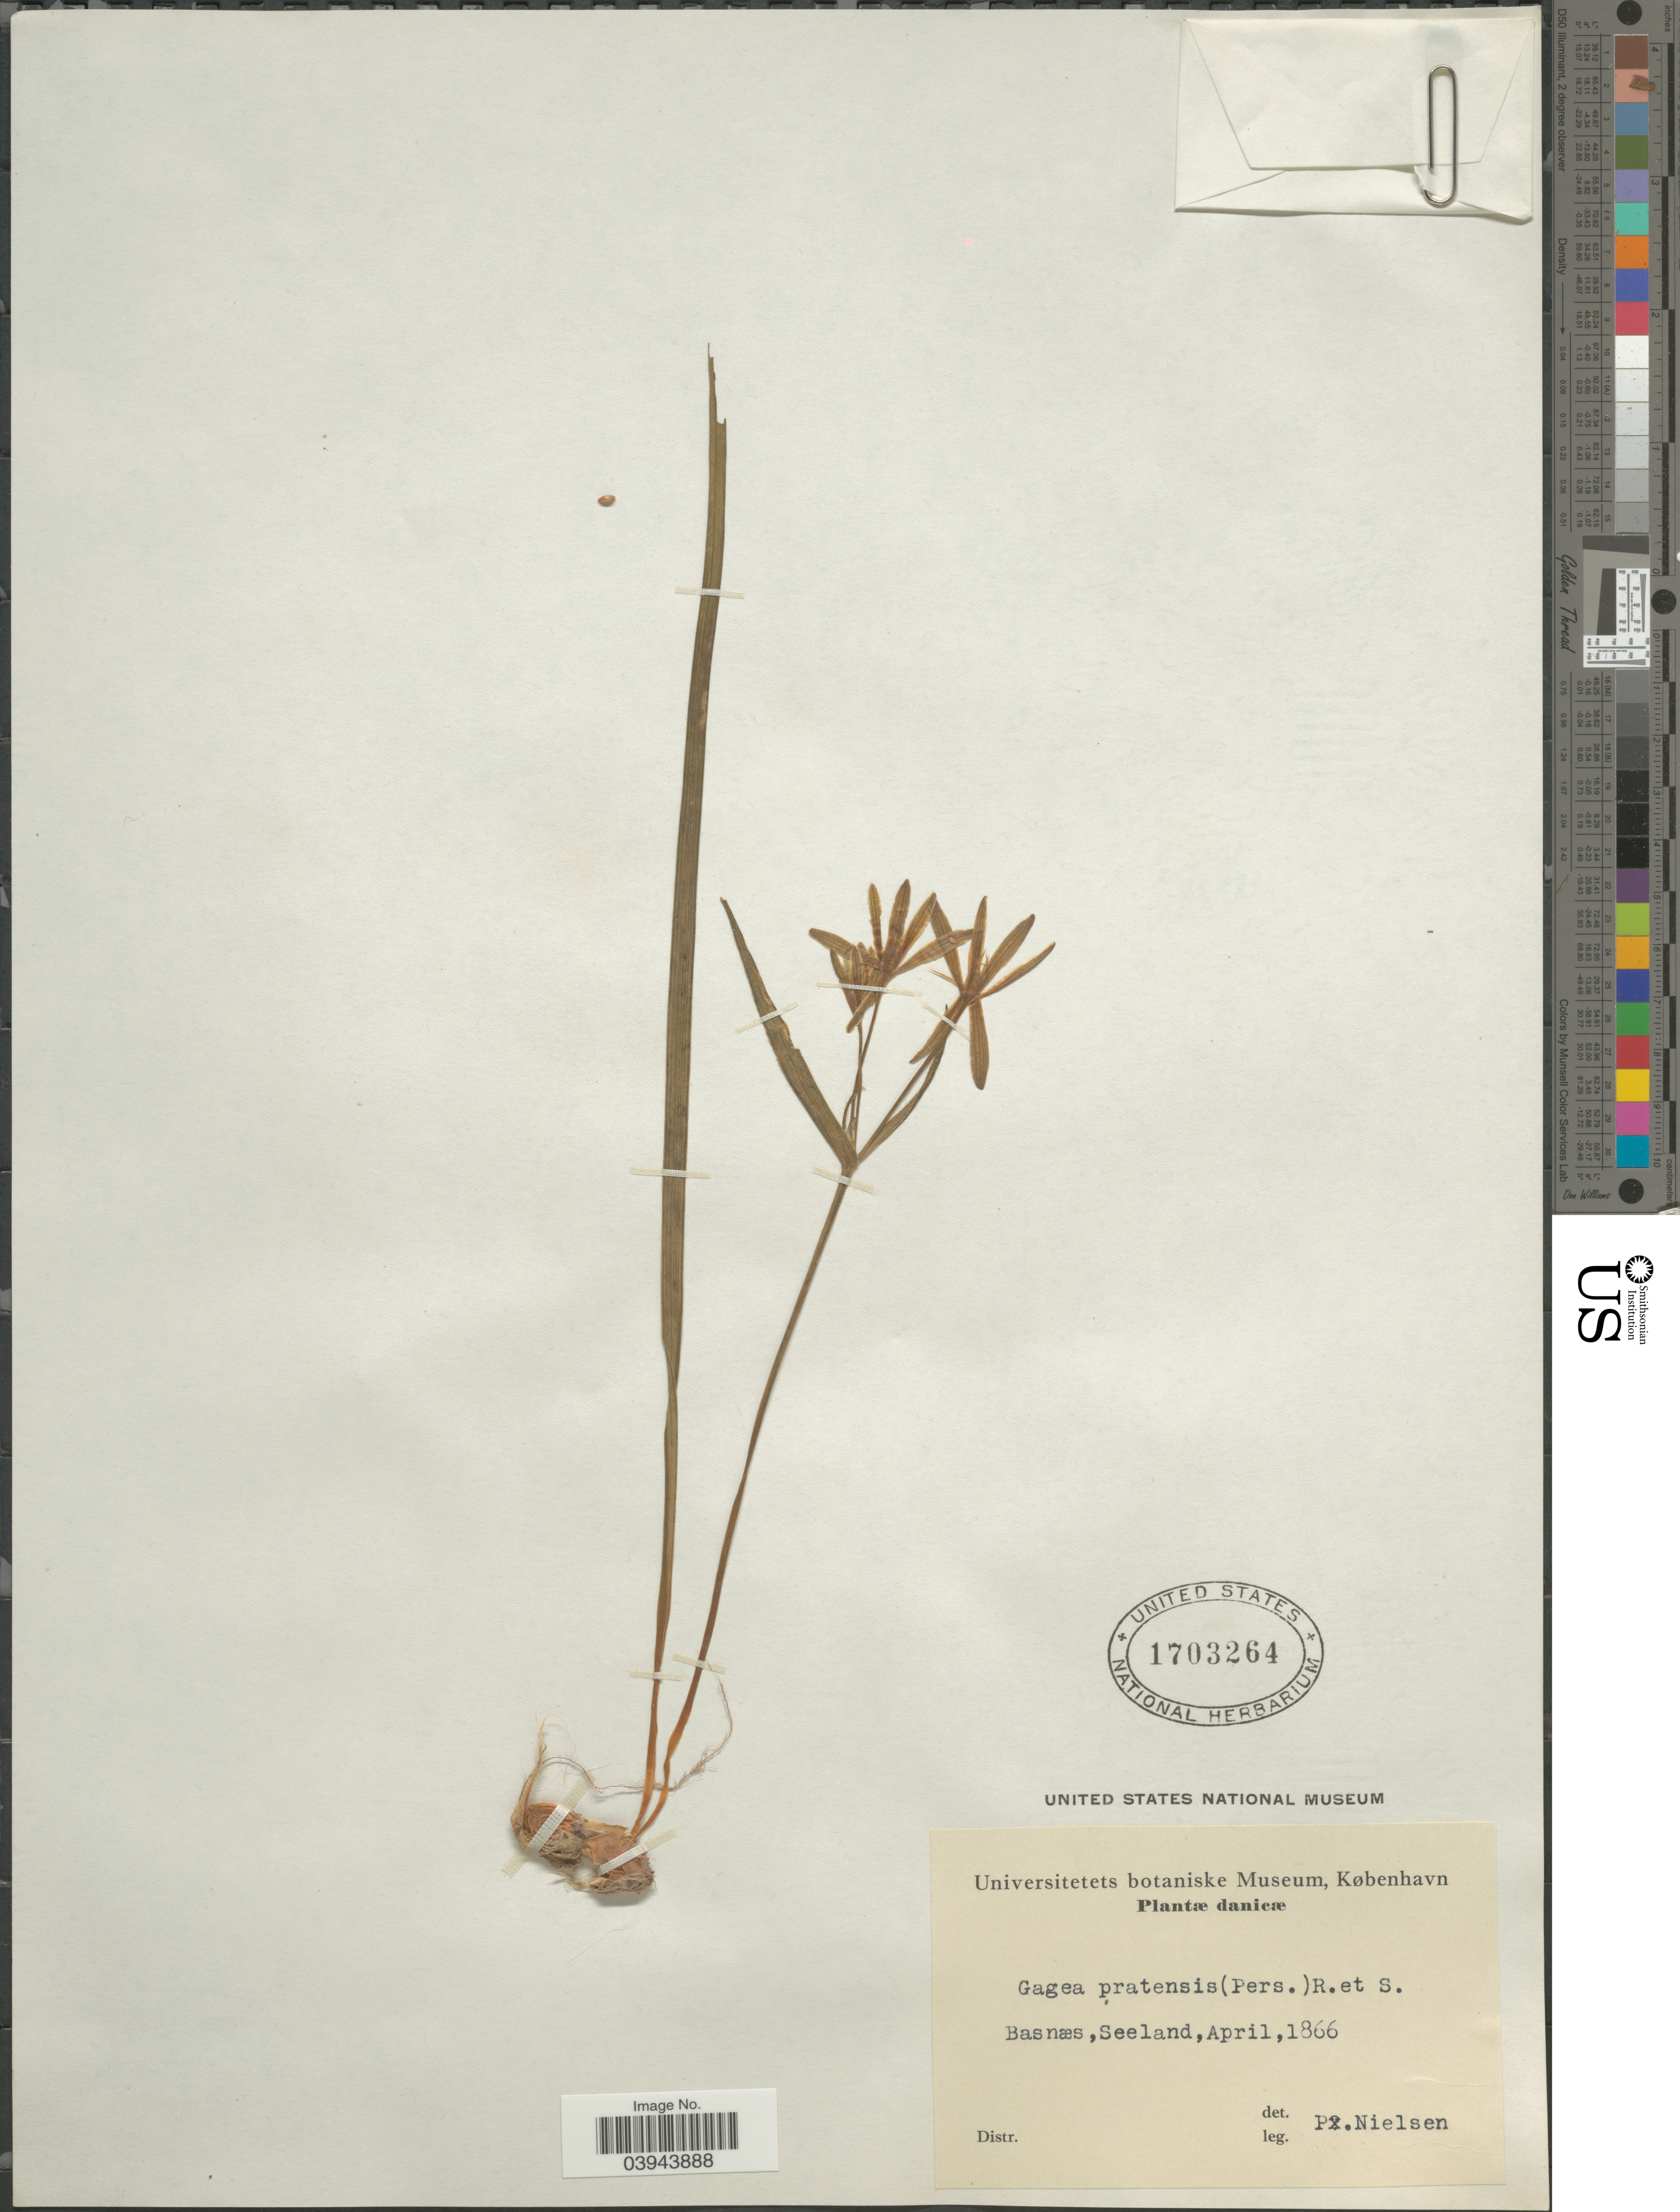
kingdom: Plantae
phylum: Tracheophyta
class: Liliopsida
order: Liliales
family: Liliaceae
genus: Gagea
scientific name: Gagea pratensis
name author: (Pers.) Dumort.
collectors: P. Nielsen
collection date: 1866-04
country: Denmark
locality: Danicæ. Basnæs, Seeland.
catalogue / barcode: US 1703264